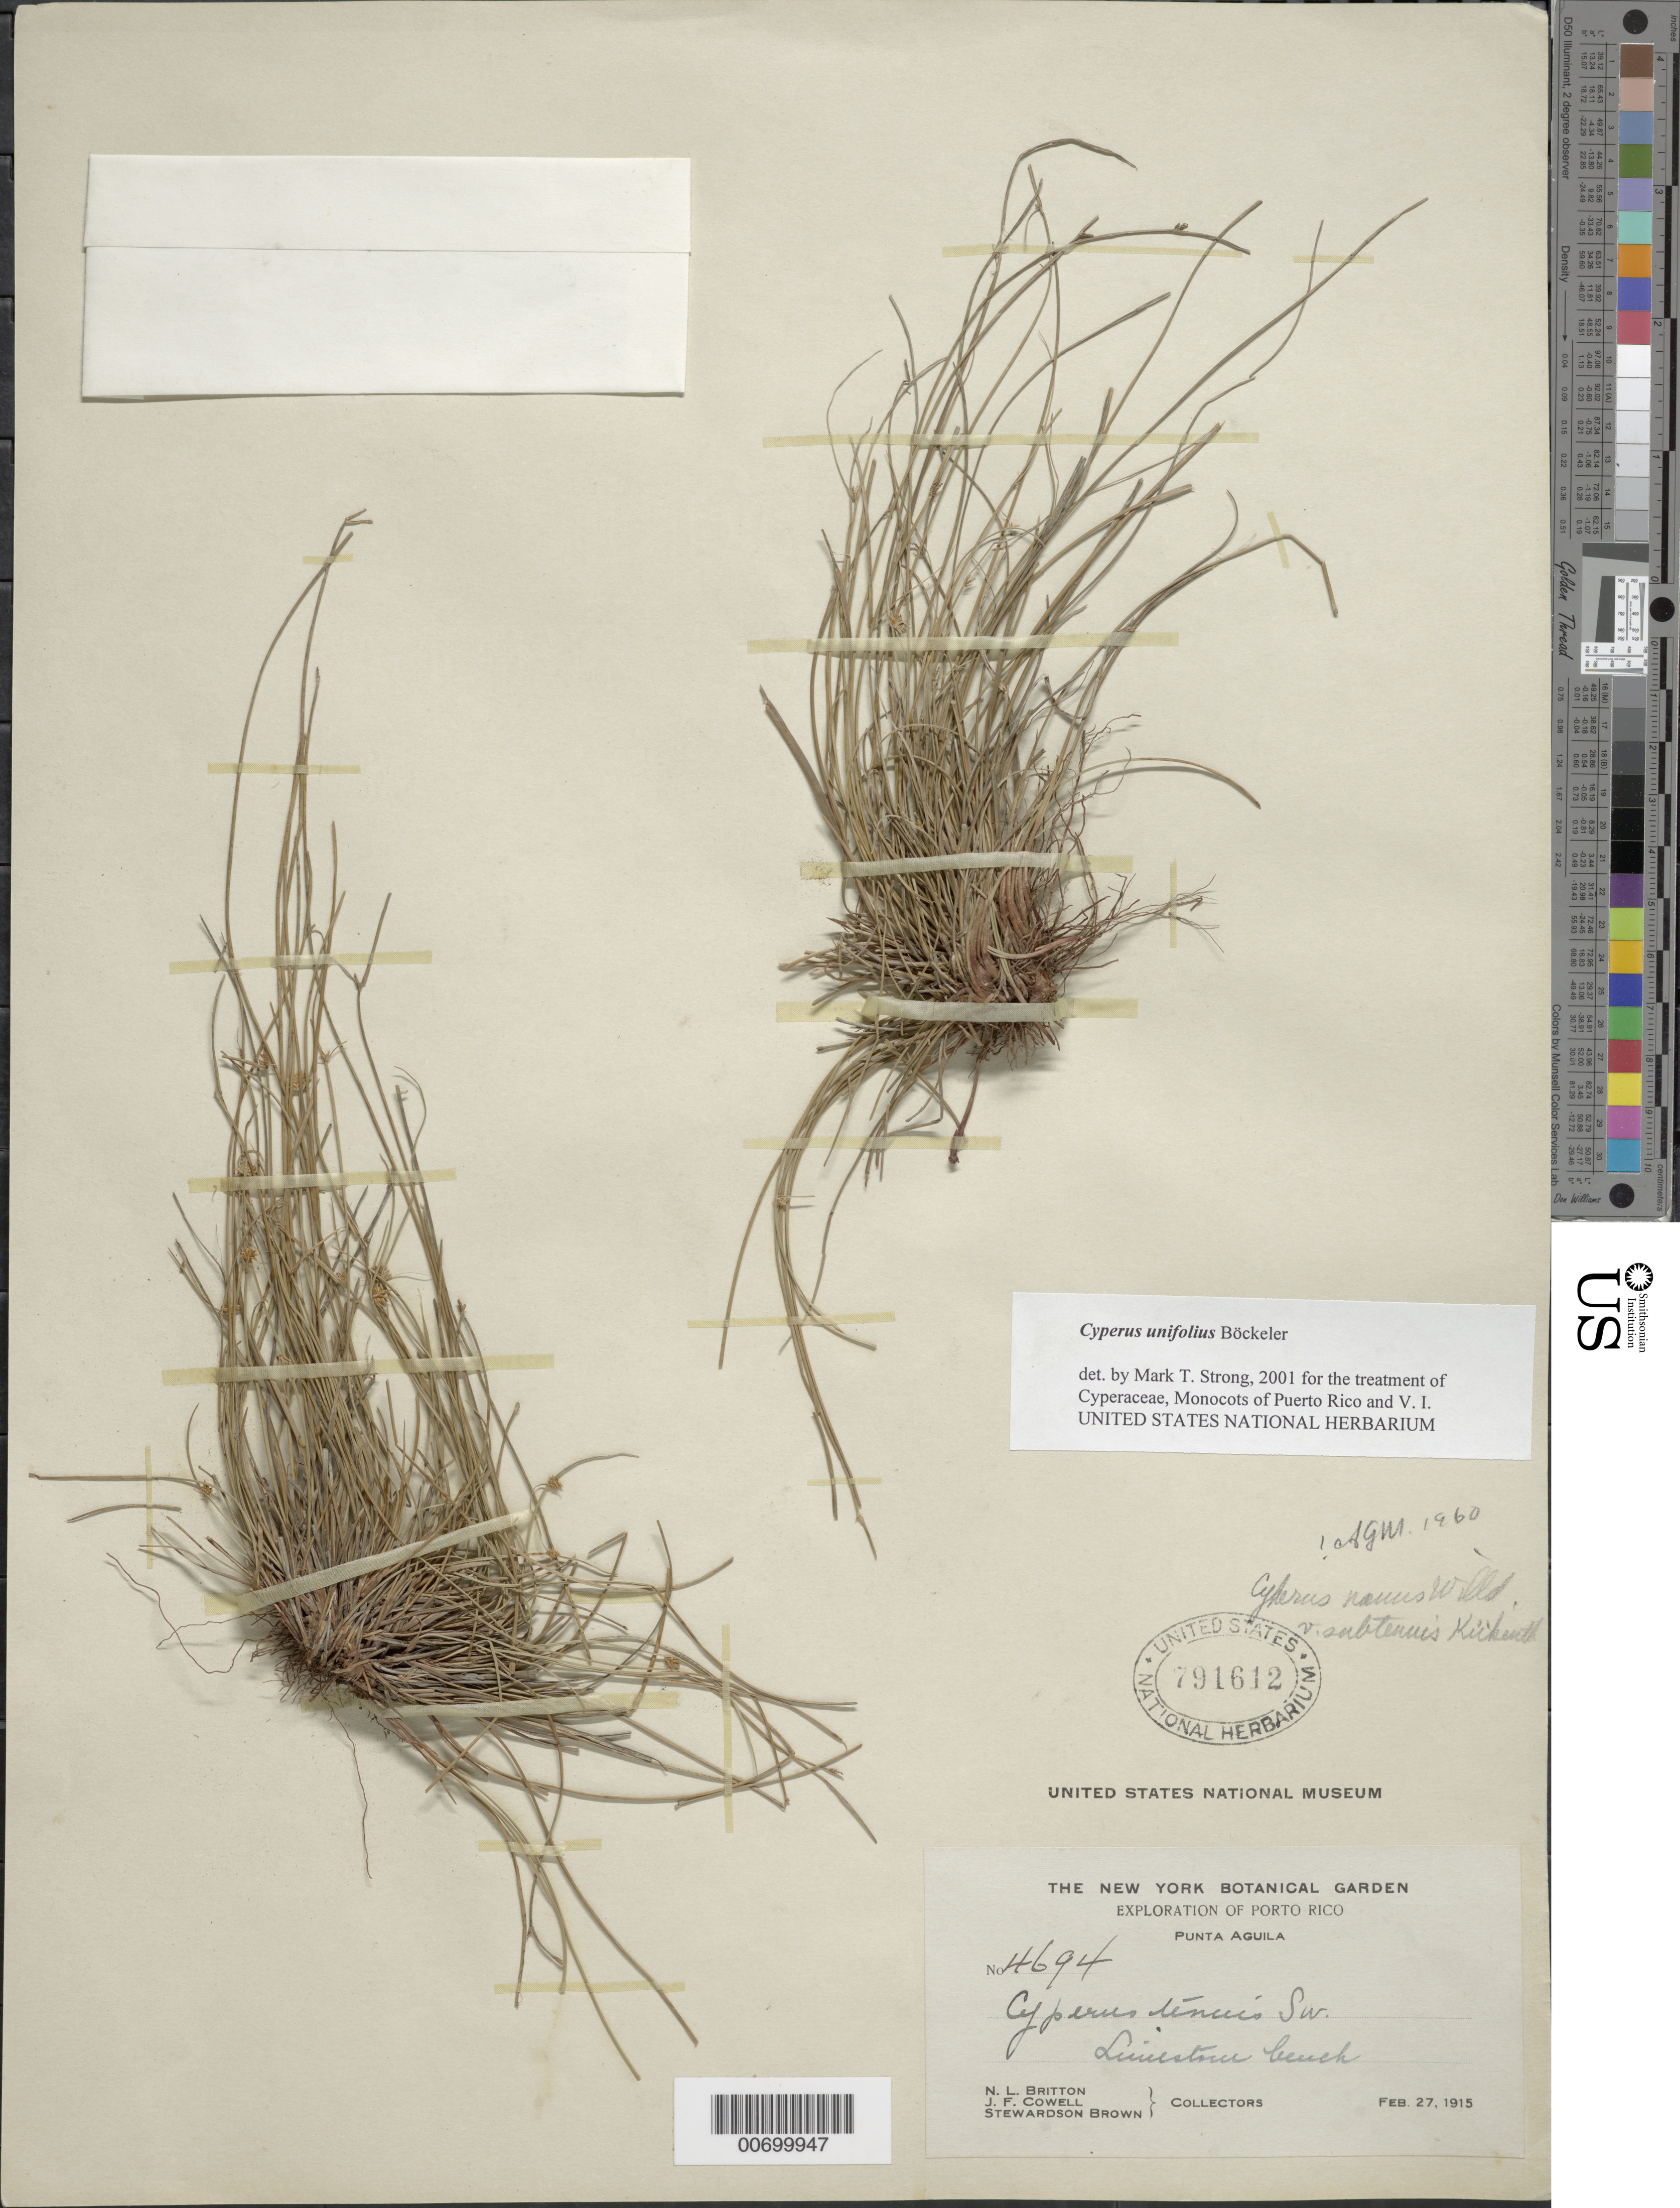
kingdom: Plantae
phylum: Tracheophyta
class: Liliopsida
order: Poales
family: Cyperaceae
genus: Cyperus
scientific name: Cyperus unifolius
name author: Boeckeler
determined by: Strong, M. T., (US), Smithsonian Institution - National Museum of Natural History (UNITED STATES)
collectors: N. Britton, J. F. Cowell & S. Brown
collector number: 4694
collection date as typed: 27 Feb 1915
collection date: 1915-02-27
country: Puerto Rico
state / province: Cabo Rojo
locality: Punta Aguila.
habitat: Limestone beach.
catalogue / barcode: US 791612